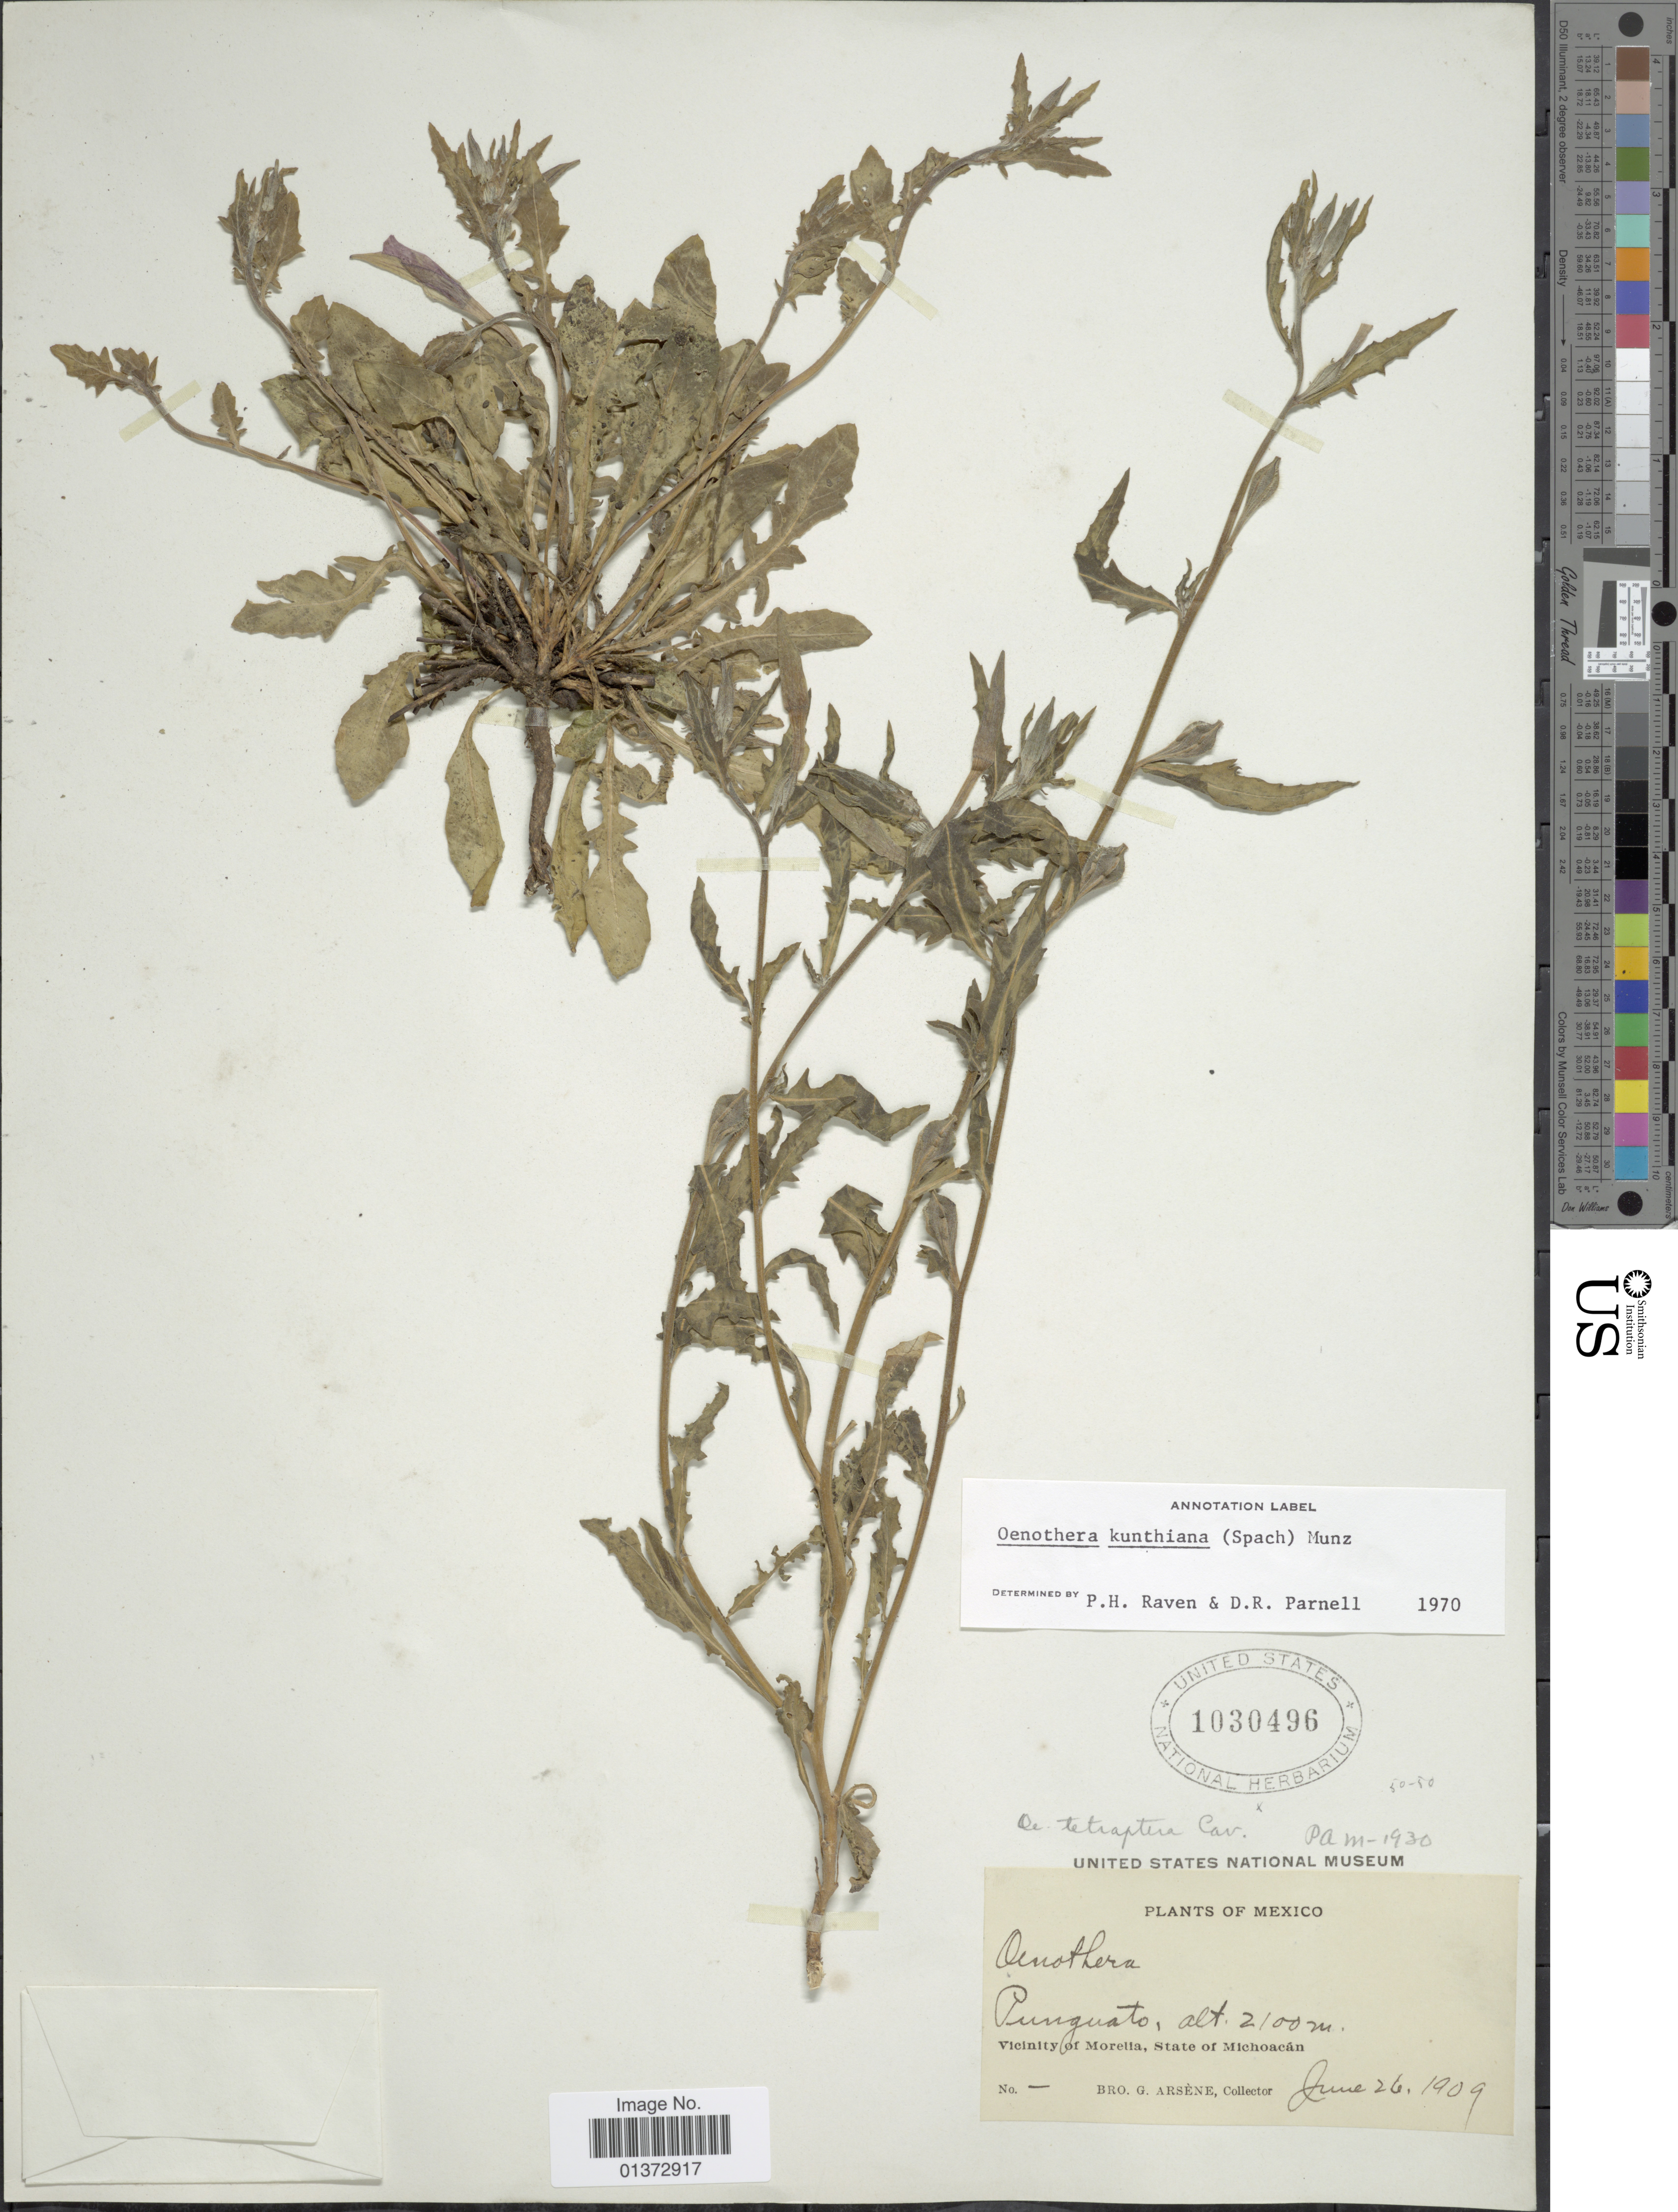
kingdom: Plantae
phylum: Tracheophyta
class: Magnoliopsida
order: Myrtales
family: Onagraceae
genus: Oenothera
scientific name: Oenothera kunthiana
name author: (Spach) Munz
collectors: Bro. G. Arsène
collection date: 1909-06-26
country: Mexico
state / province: Michoacán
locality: Punguato, Vicinity of Morelia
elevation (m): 2100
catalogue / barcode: US 1030496